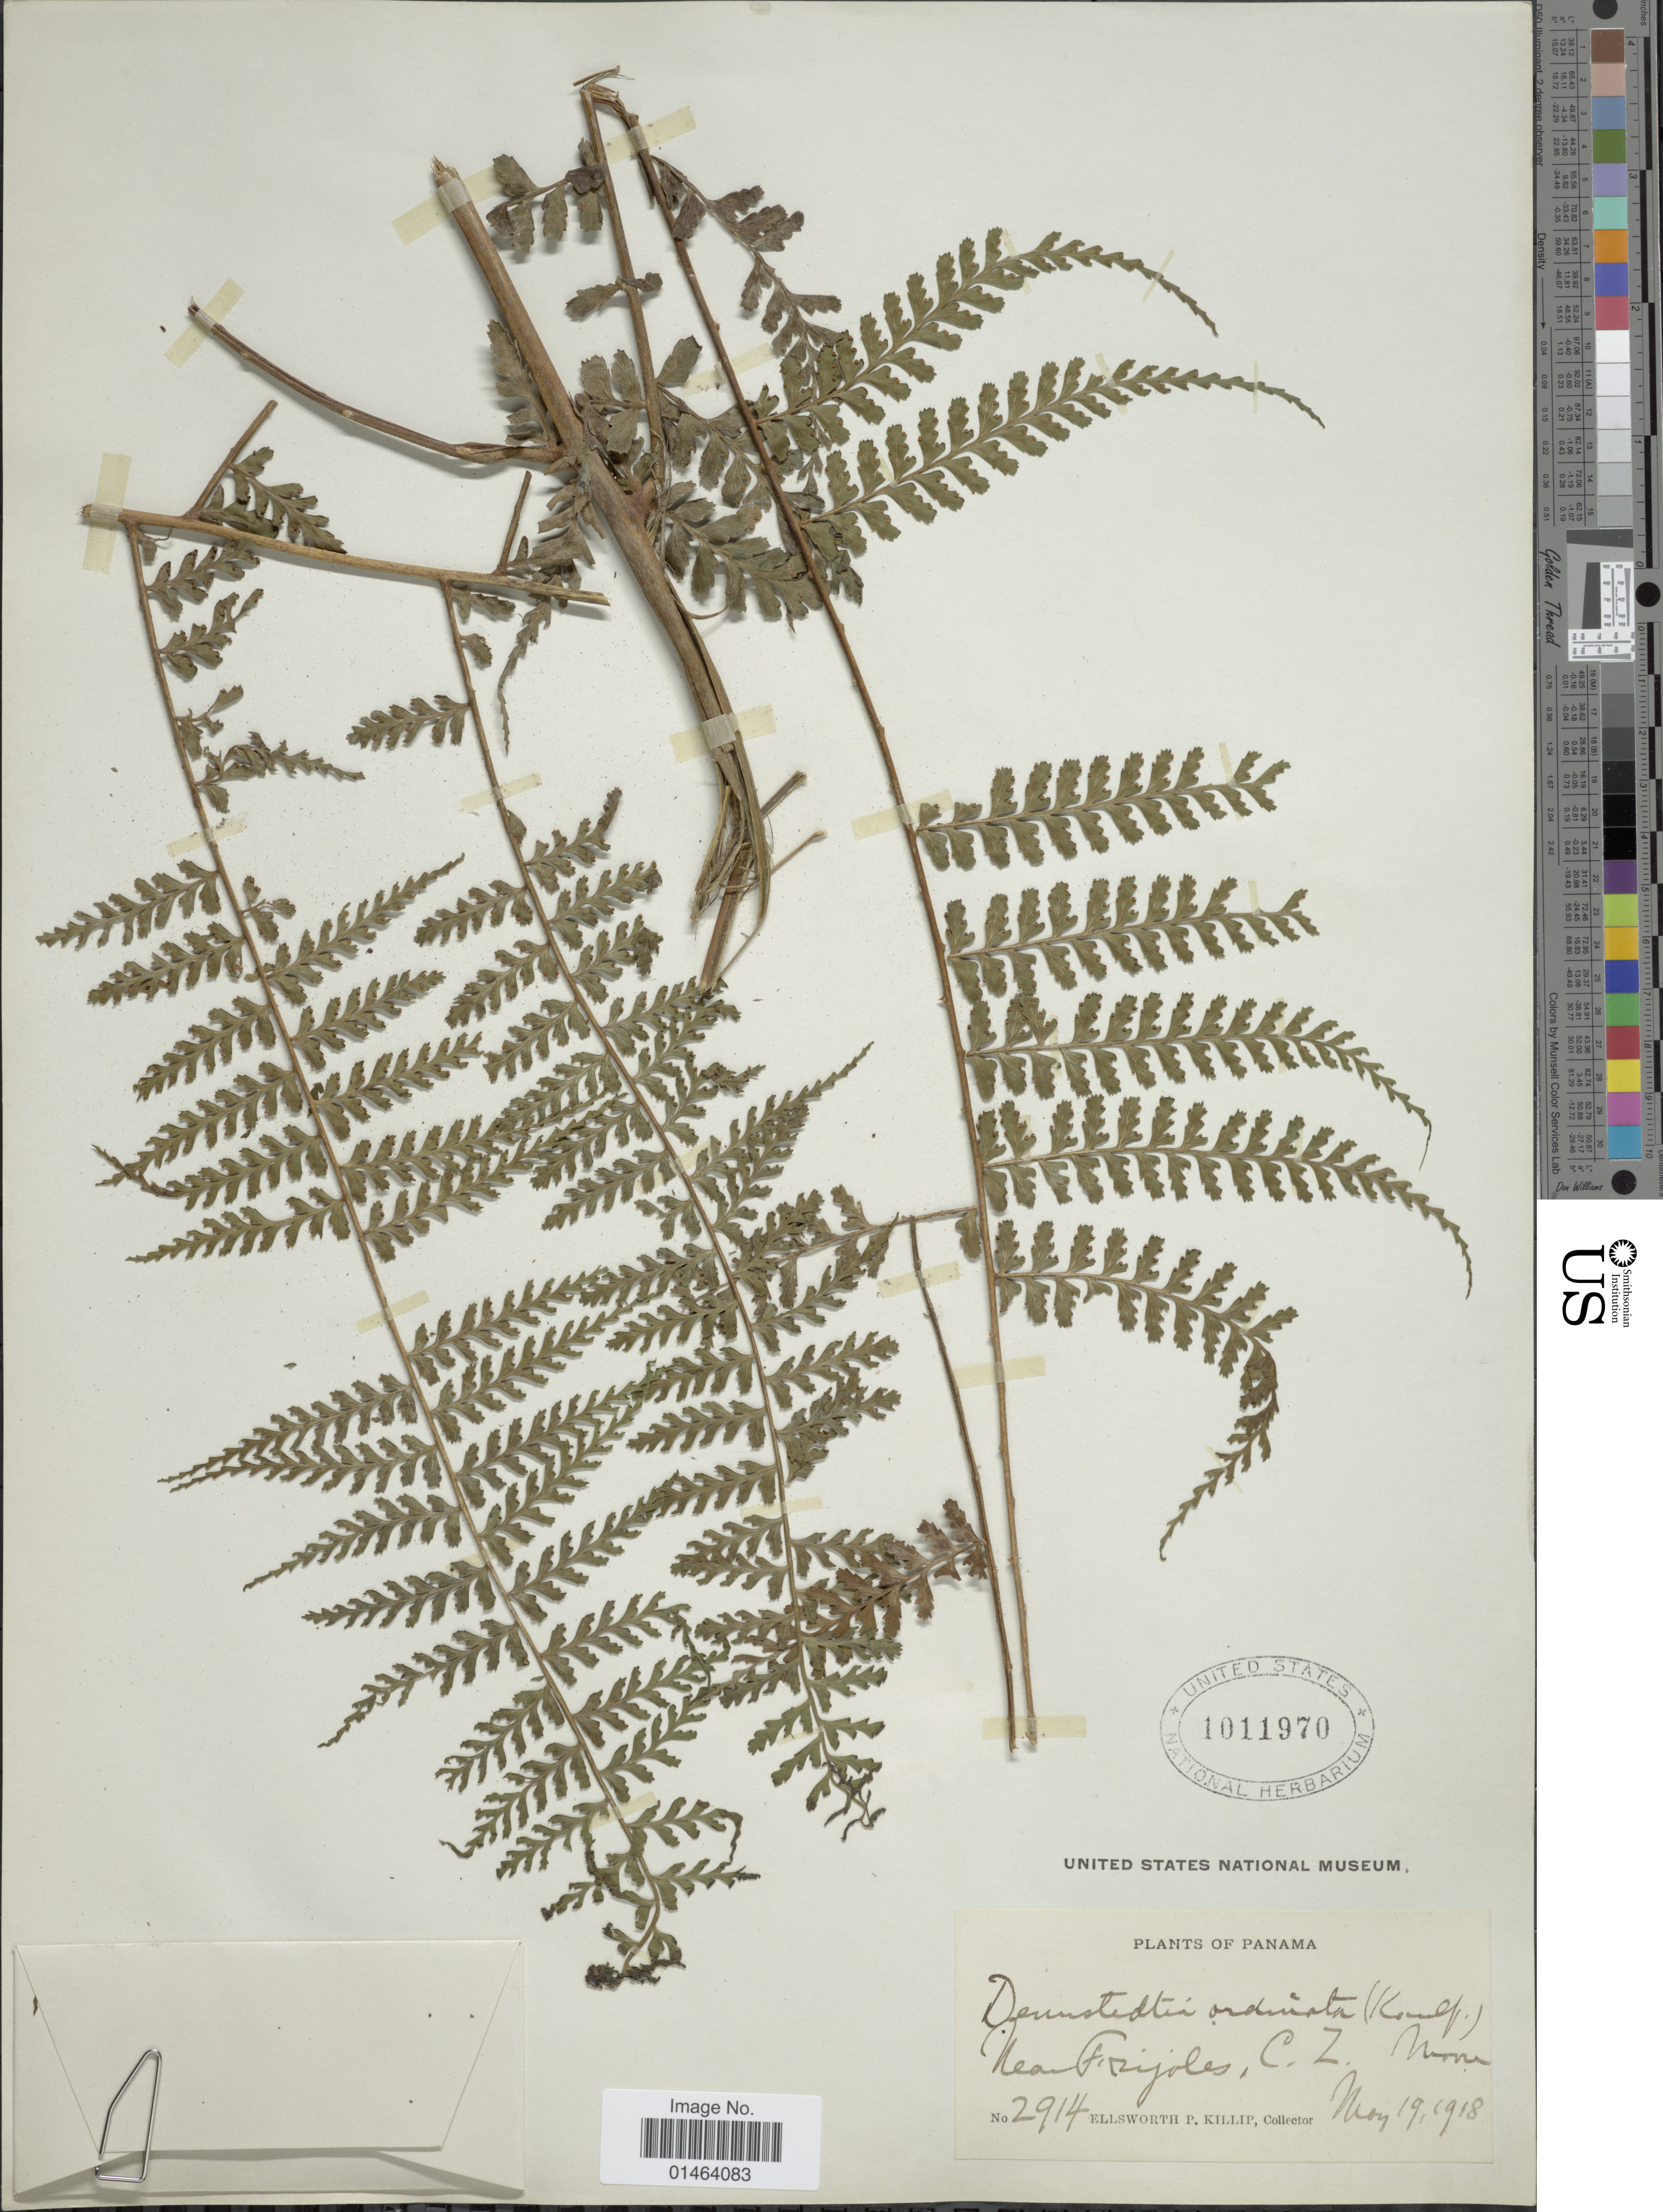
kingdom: Plantae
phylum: Tracheophyta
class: Polypodiopsida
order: Polypodiales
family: Dennstaedtiaceae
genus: Dennstaedtia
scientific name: Dennstaedtia dissecta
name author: (Sw.) T. Moore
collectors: E. P. Killip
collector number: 2914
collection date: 1918-05-19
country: Panama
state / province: Colón / Panamá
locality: Panama, near Frijoles, C. Z.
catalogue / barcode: US 1011970